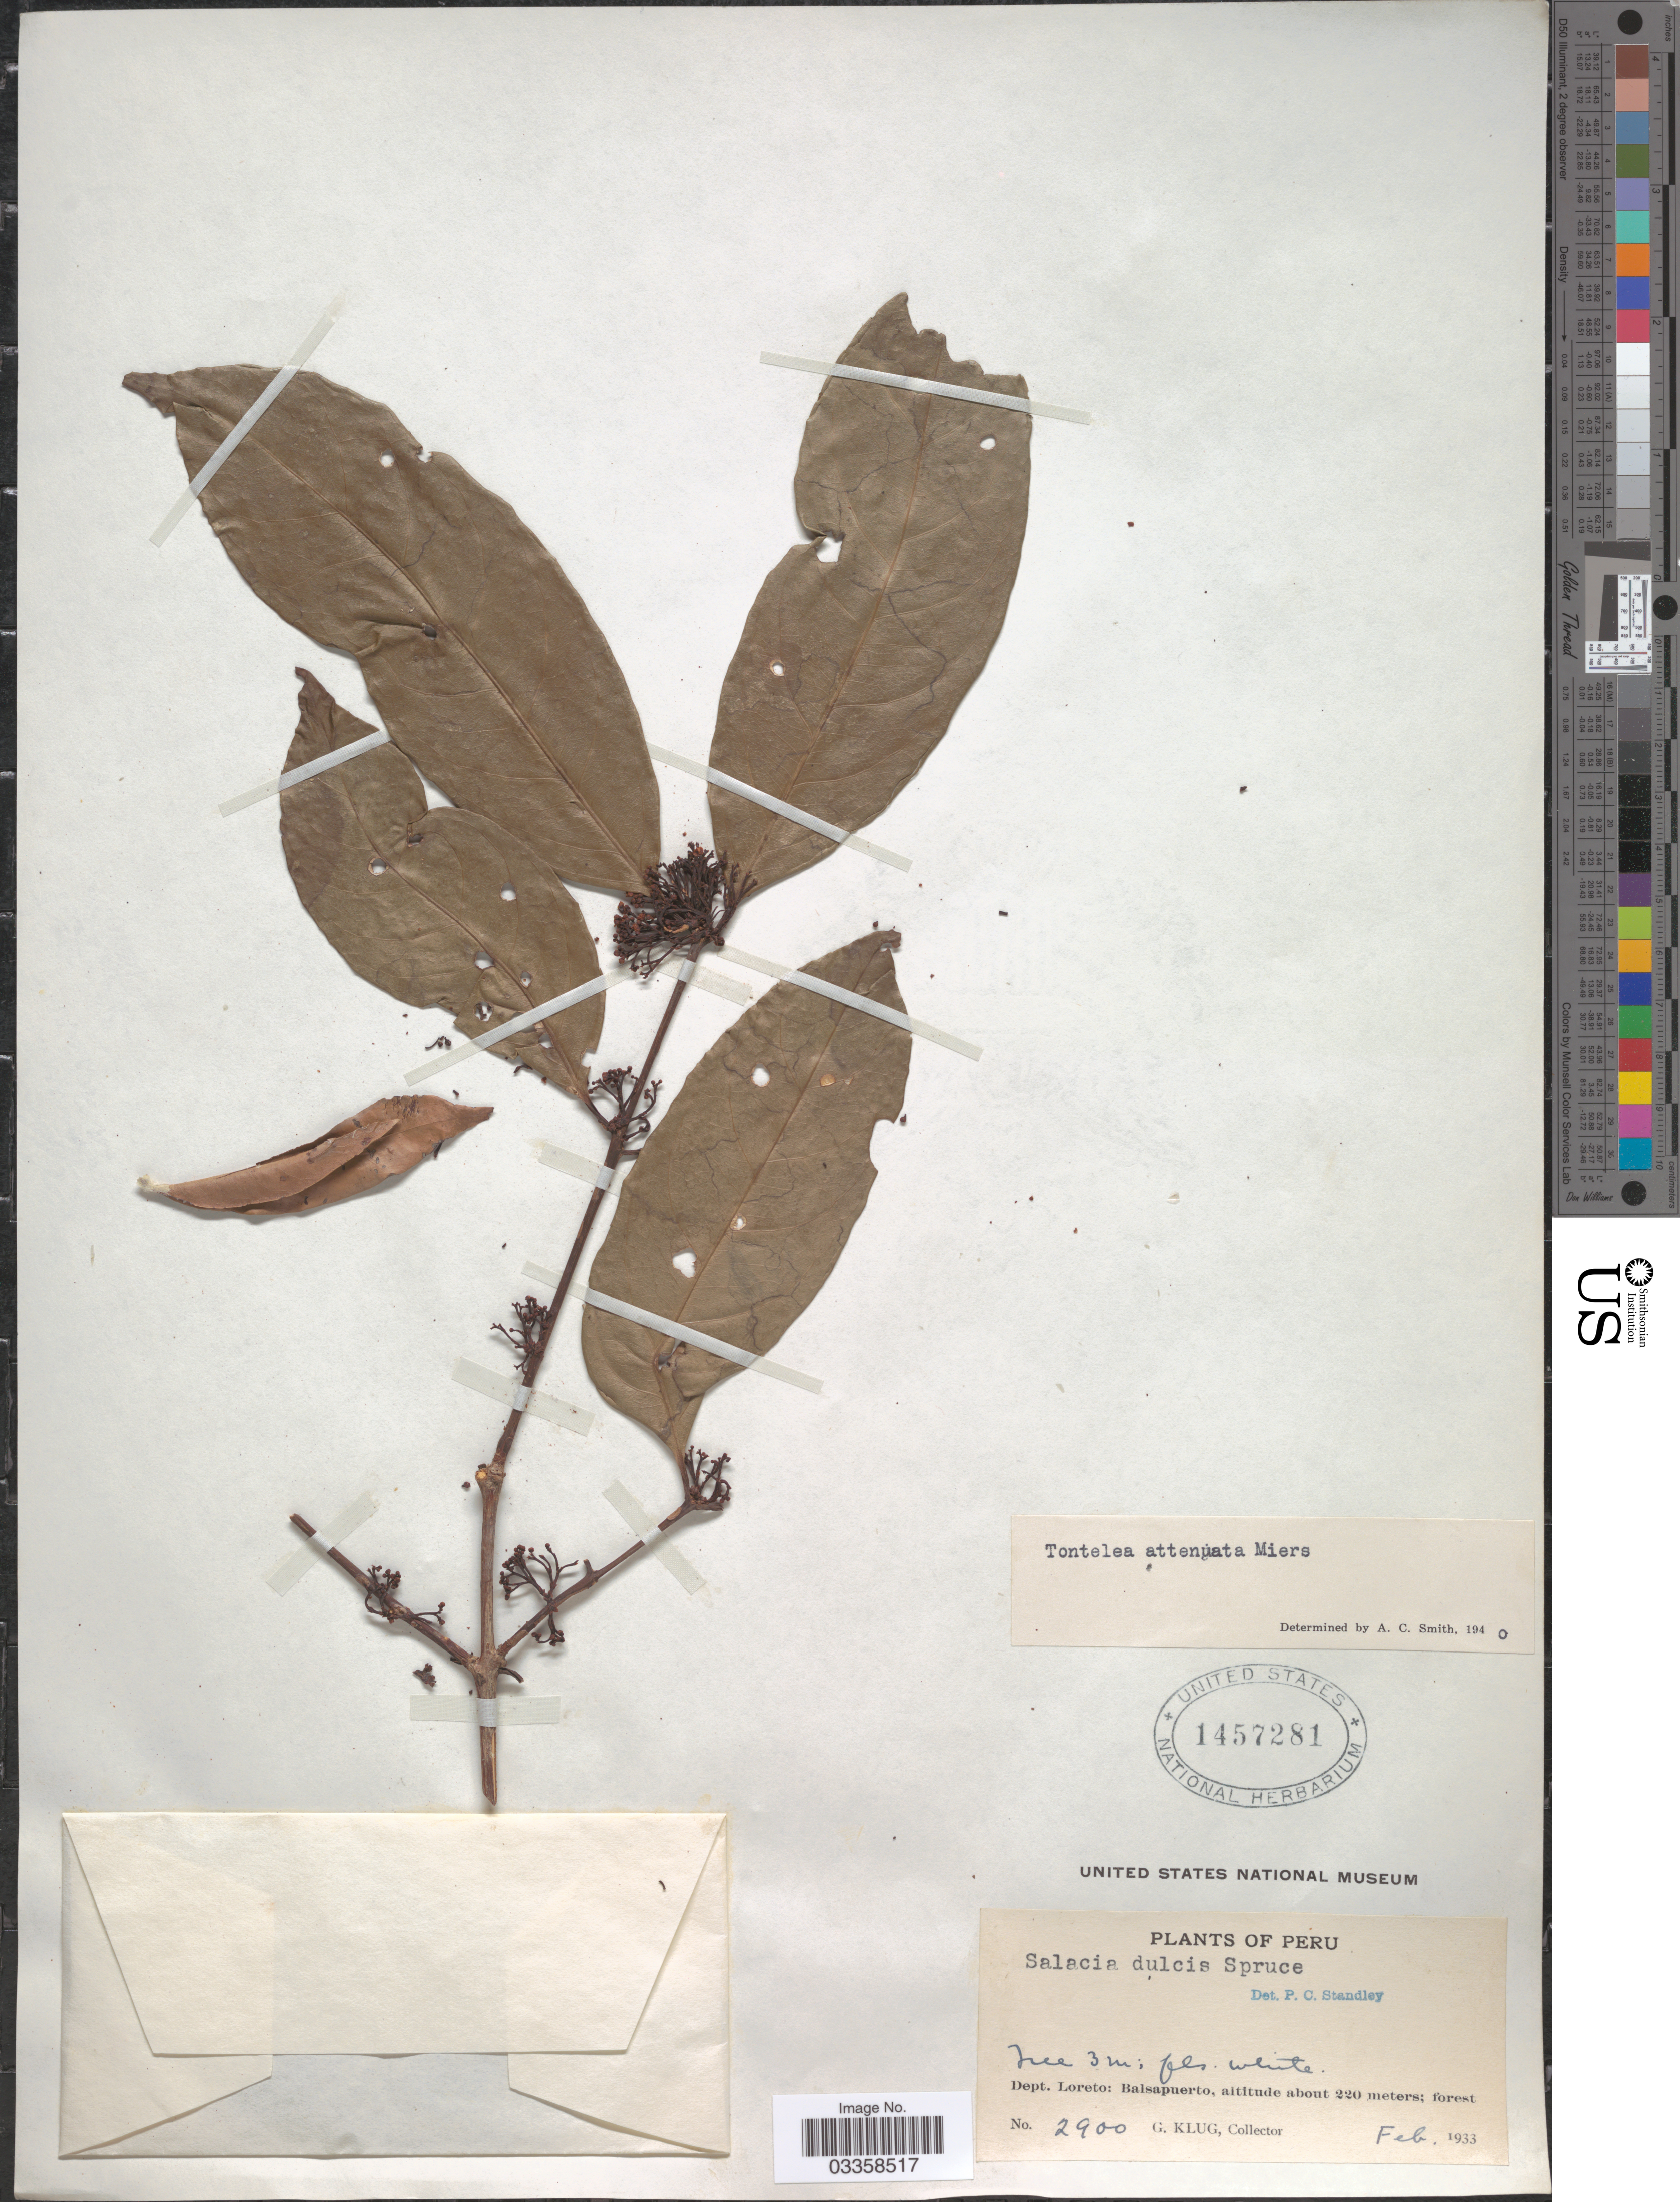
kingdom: Plantae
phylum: Tracheophyta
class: Magnoliopsida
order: Celastrales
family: Celastraceae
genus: Tontelea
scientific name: Tontelea attenuata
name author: Miers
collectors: G. Klug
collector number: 2900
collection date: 1933-02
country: Peru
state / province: Loreto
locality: Dept. Loreto: Balsapuerto.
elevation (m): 220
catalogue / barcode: US 1457281